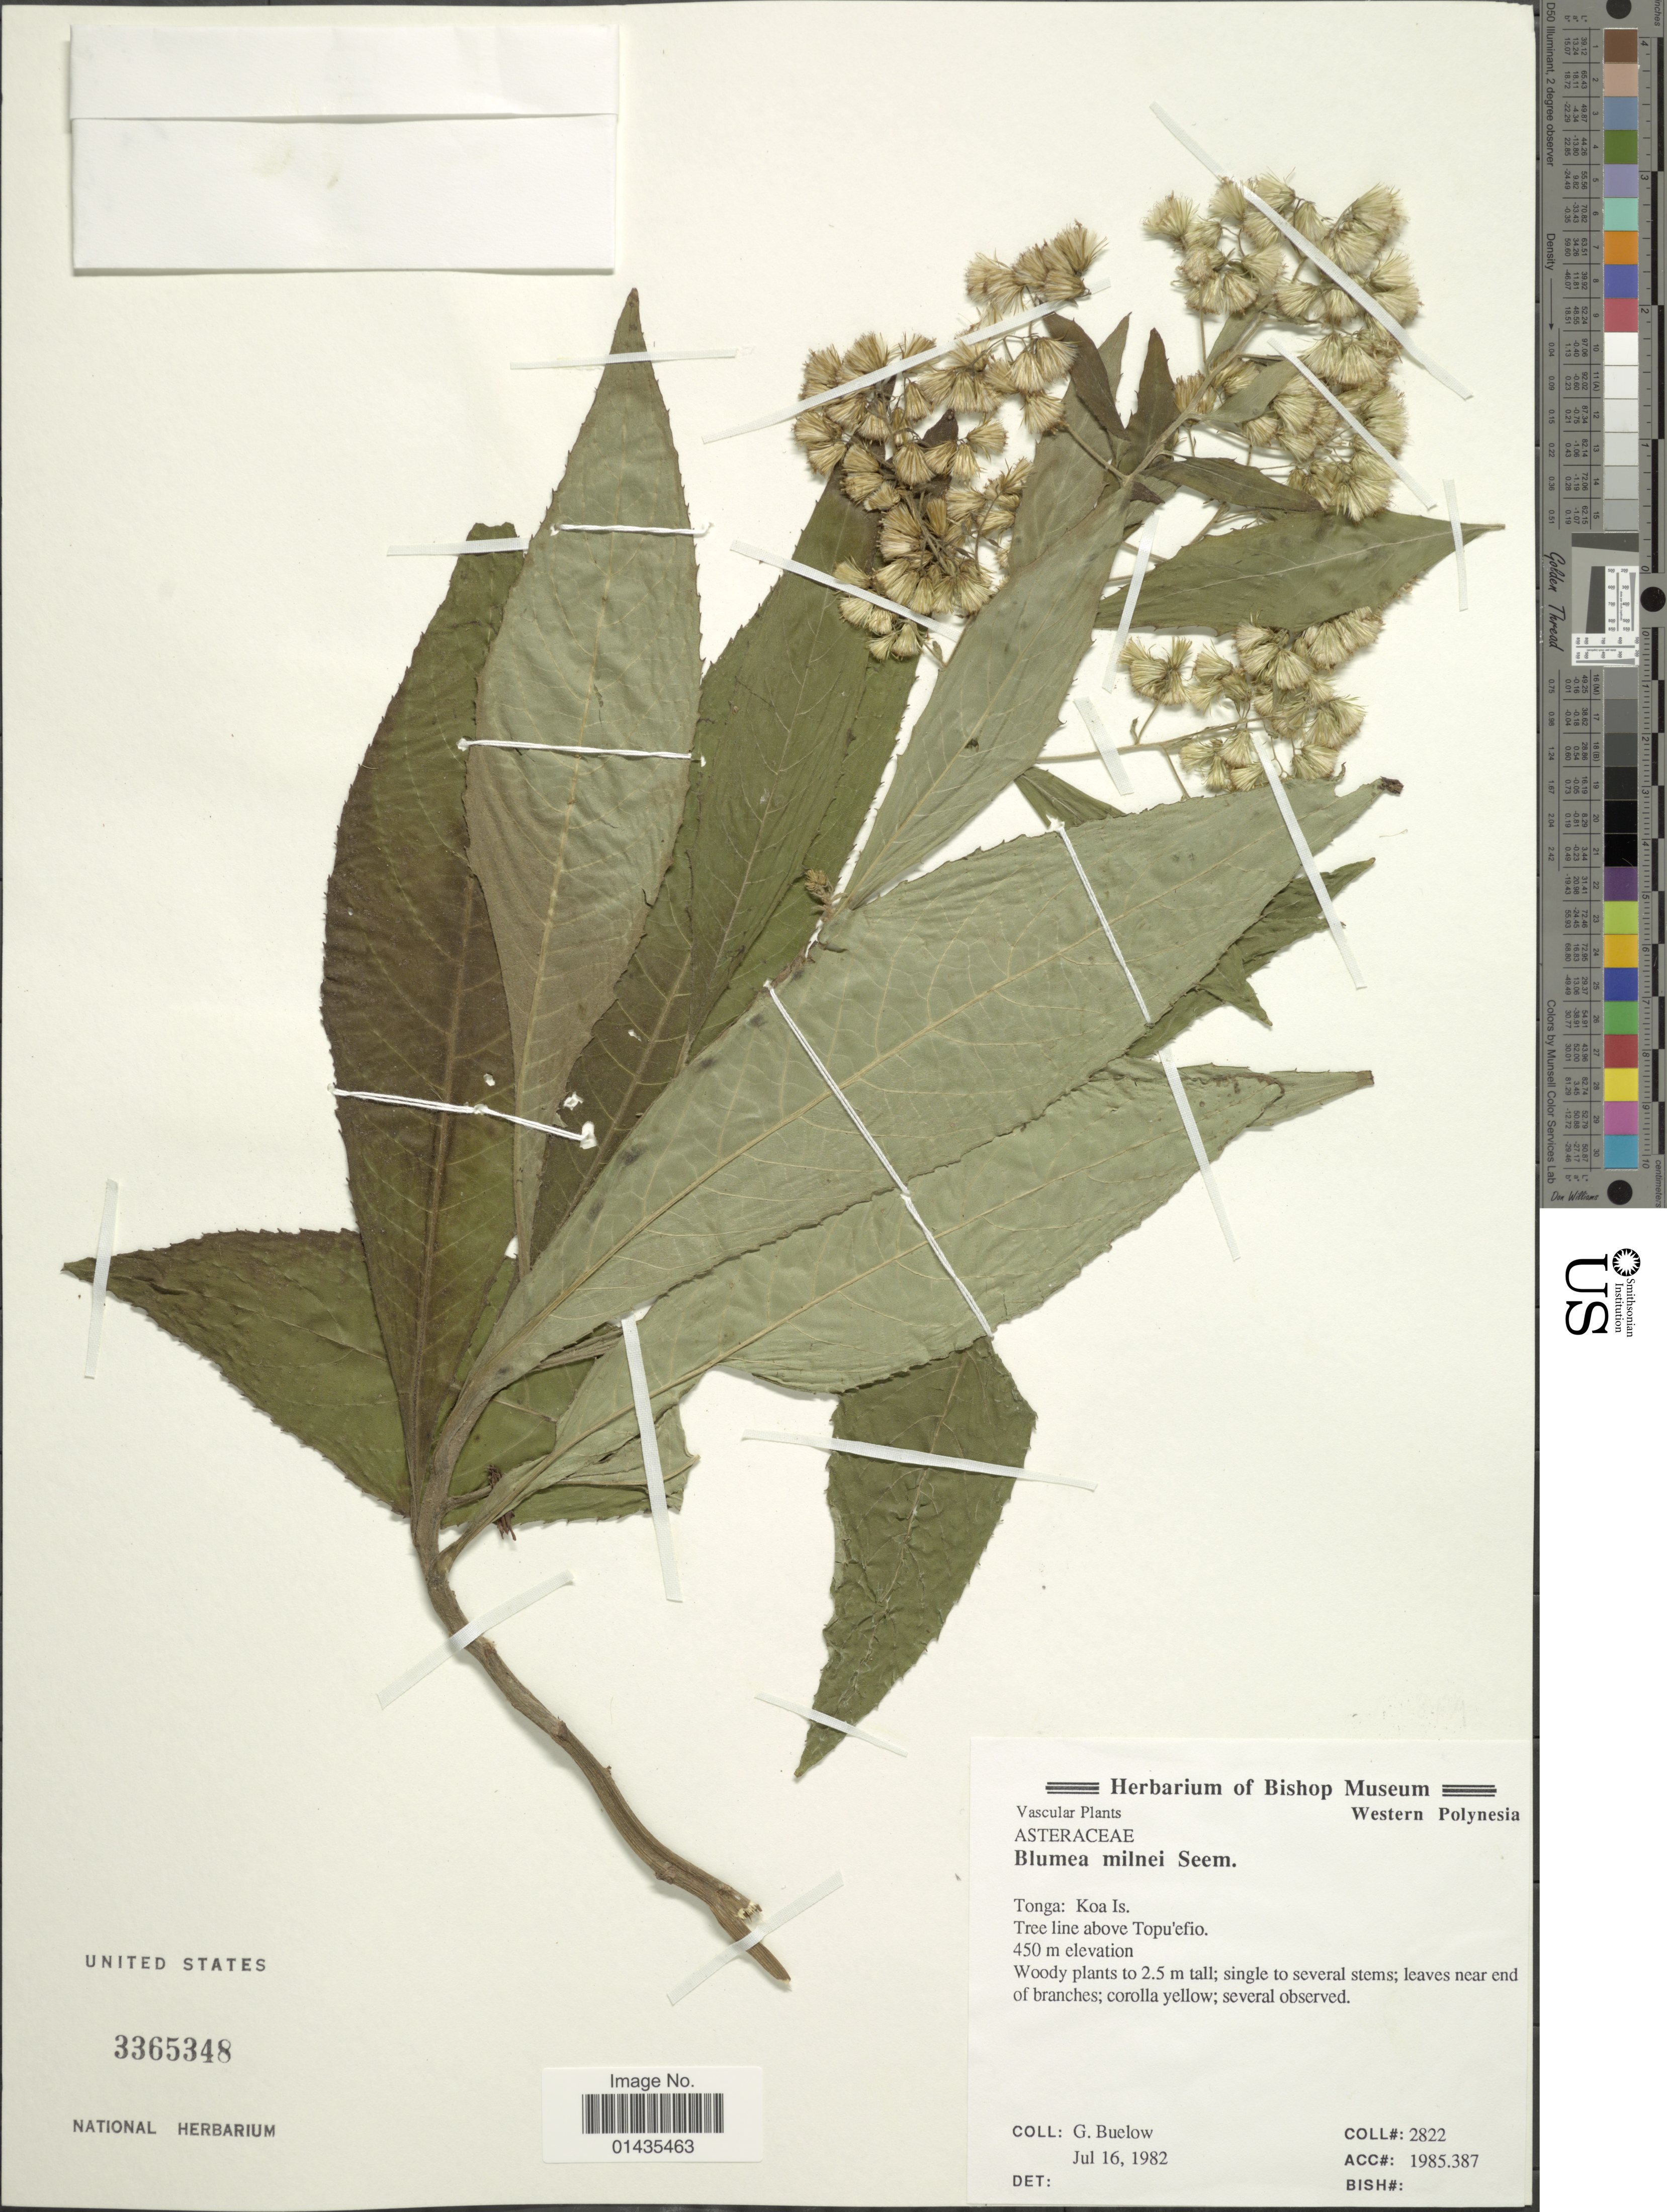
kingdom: Plantae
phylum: Tracheophyta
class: Magnoliopsida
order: Asterales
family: Asteraceae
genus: Blumea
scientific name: Blumea milnei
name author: Seem.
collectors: G. Buelow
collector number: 2822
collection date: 1982-07-16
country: Tonga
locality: Koa Is., tree line above Topu'efio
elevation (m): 450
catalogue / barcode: US 3365348